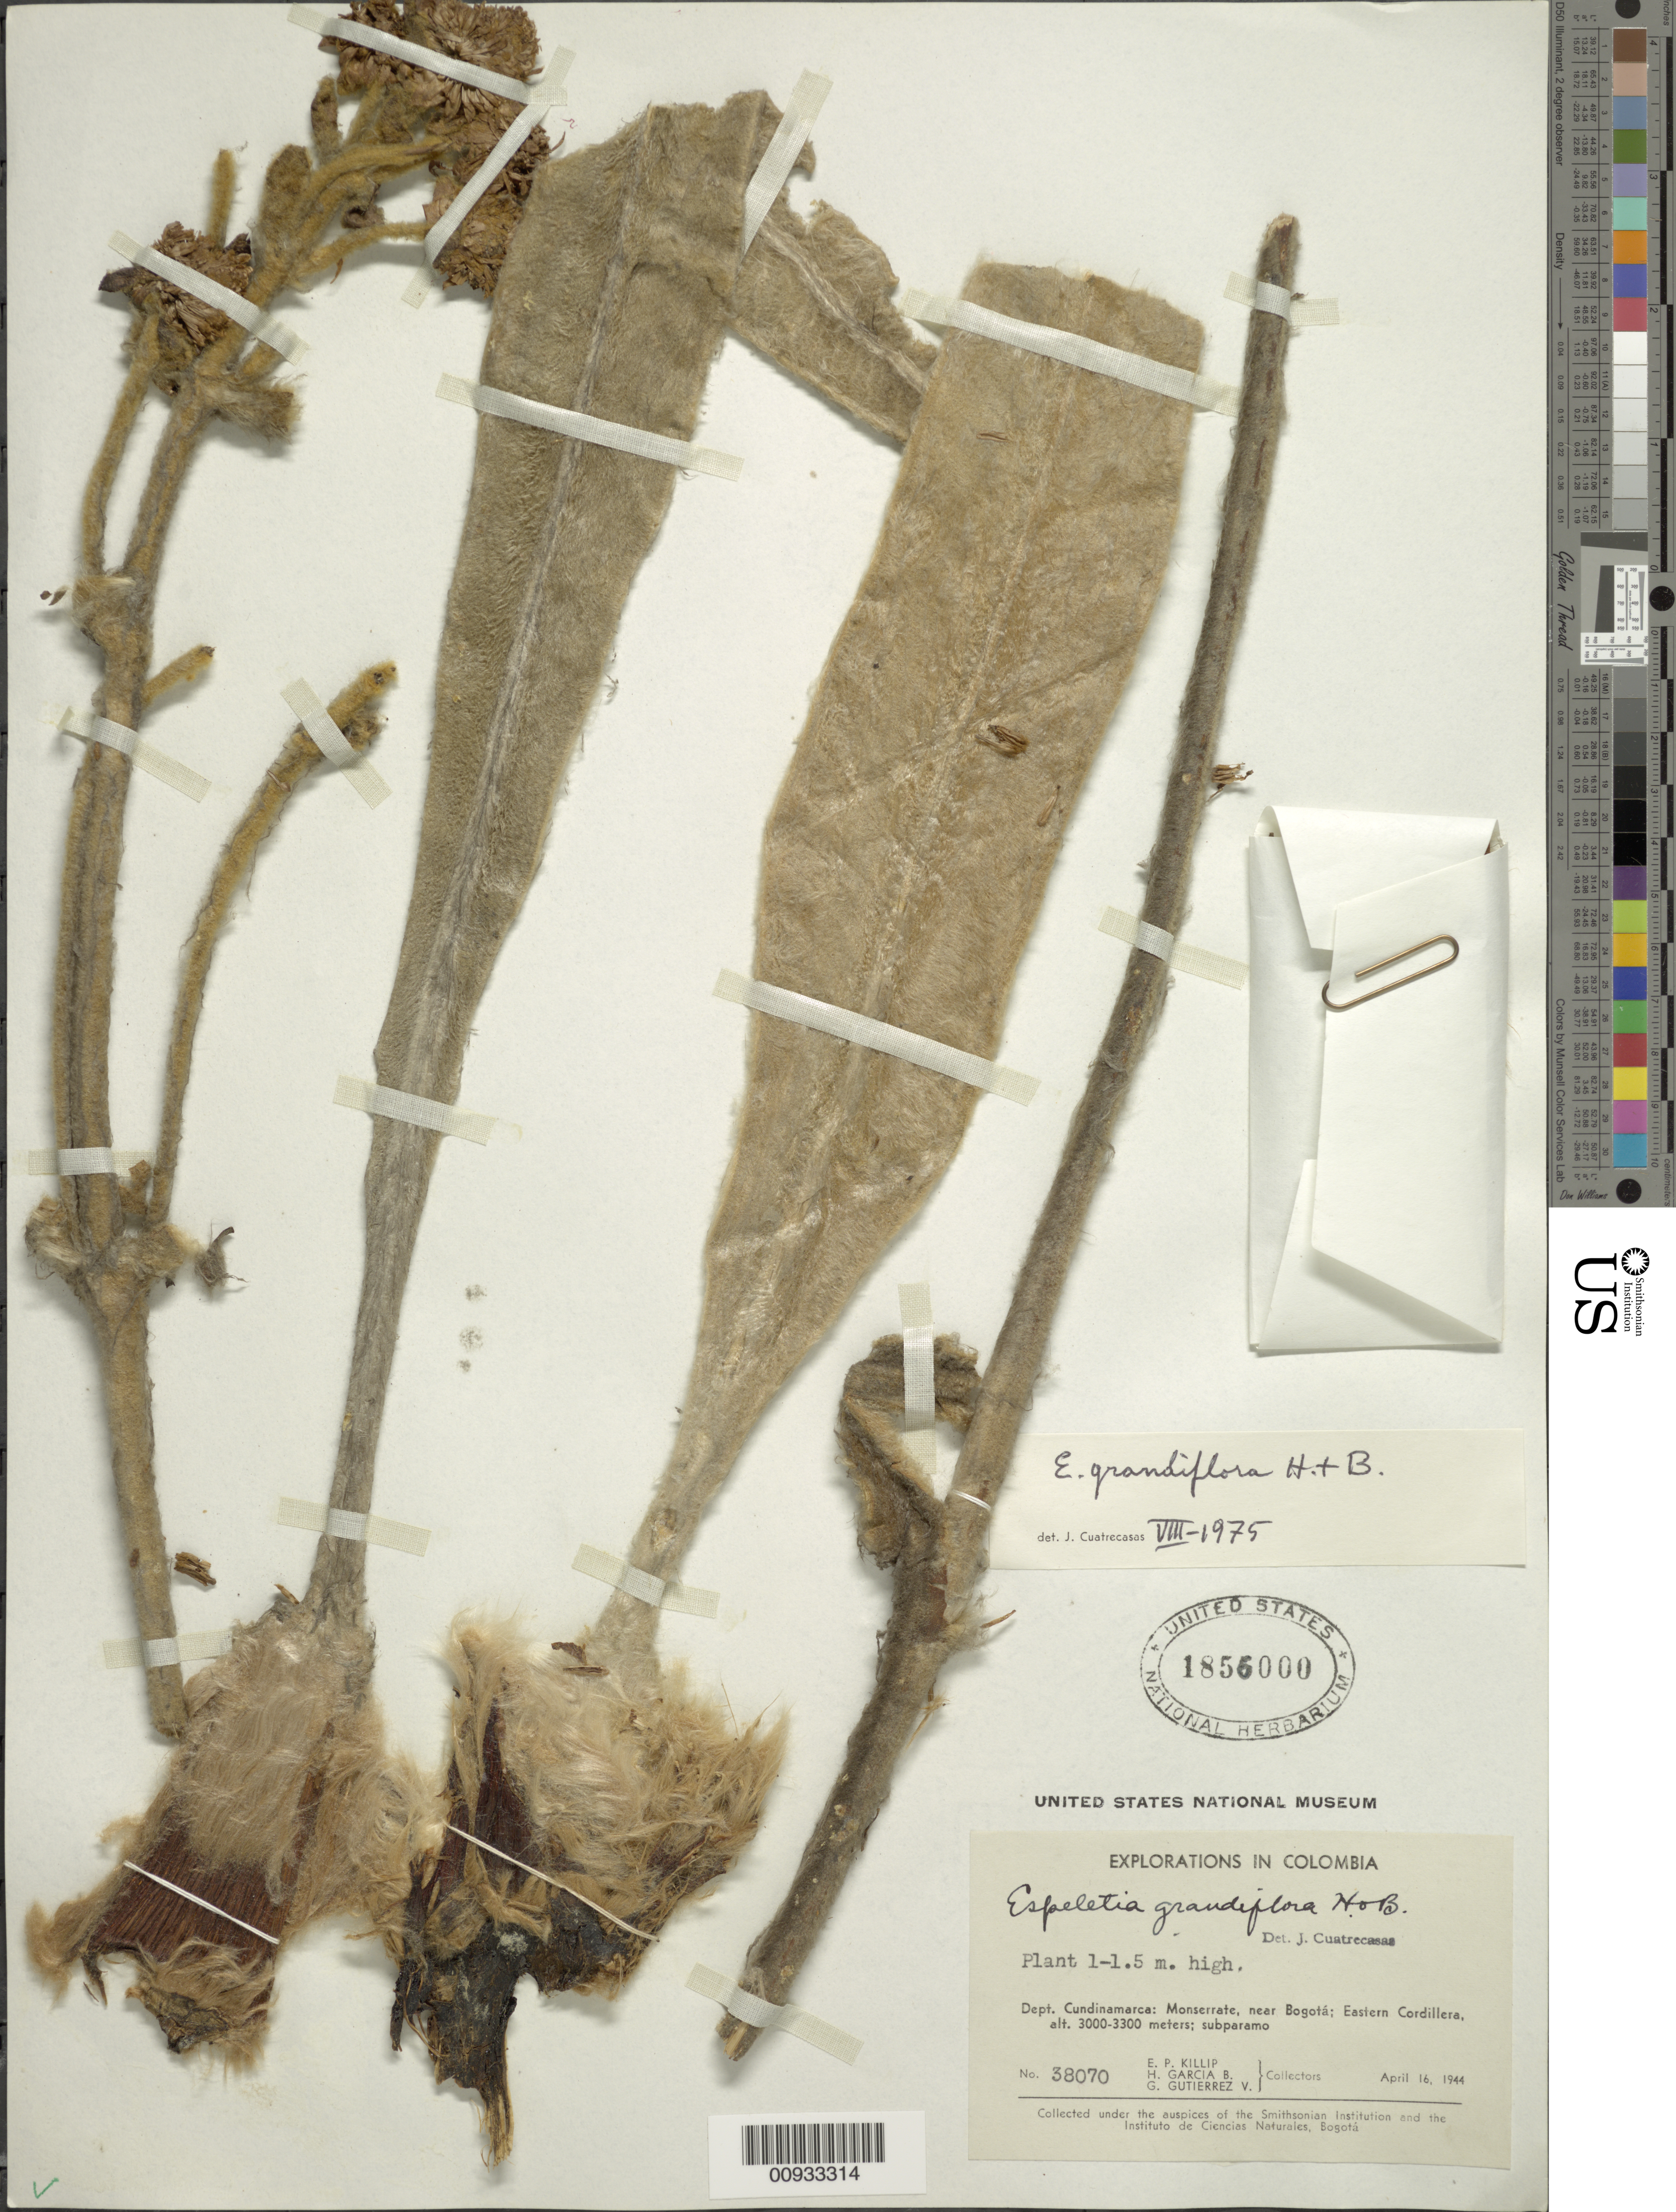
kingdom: Plantae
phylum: Tracheophyta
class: Magnoliopsida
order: Asterales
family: Asteraceae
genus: Espeletia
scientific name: Espeletia grandiflora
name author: Humb. & Bonpl.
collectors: E. P. Killip, H. García Barriga & G. Gutiérrez V.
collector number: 38070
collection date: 1944-04-16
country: Colombia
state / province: Cundinamarca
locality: Monserrate, near Bogota; Eastern Cordillera.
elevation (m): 3000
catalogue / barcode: US 1856000